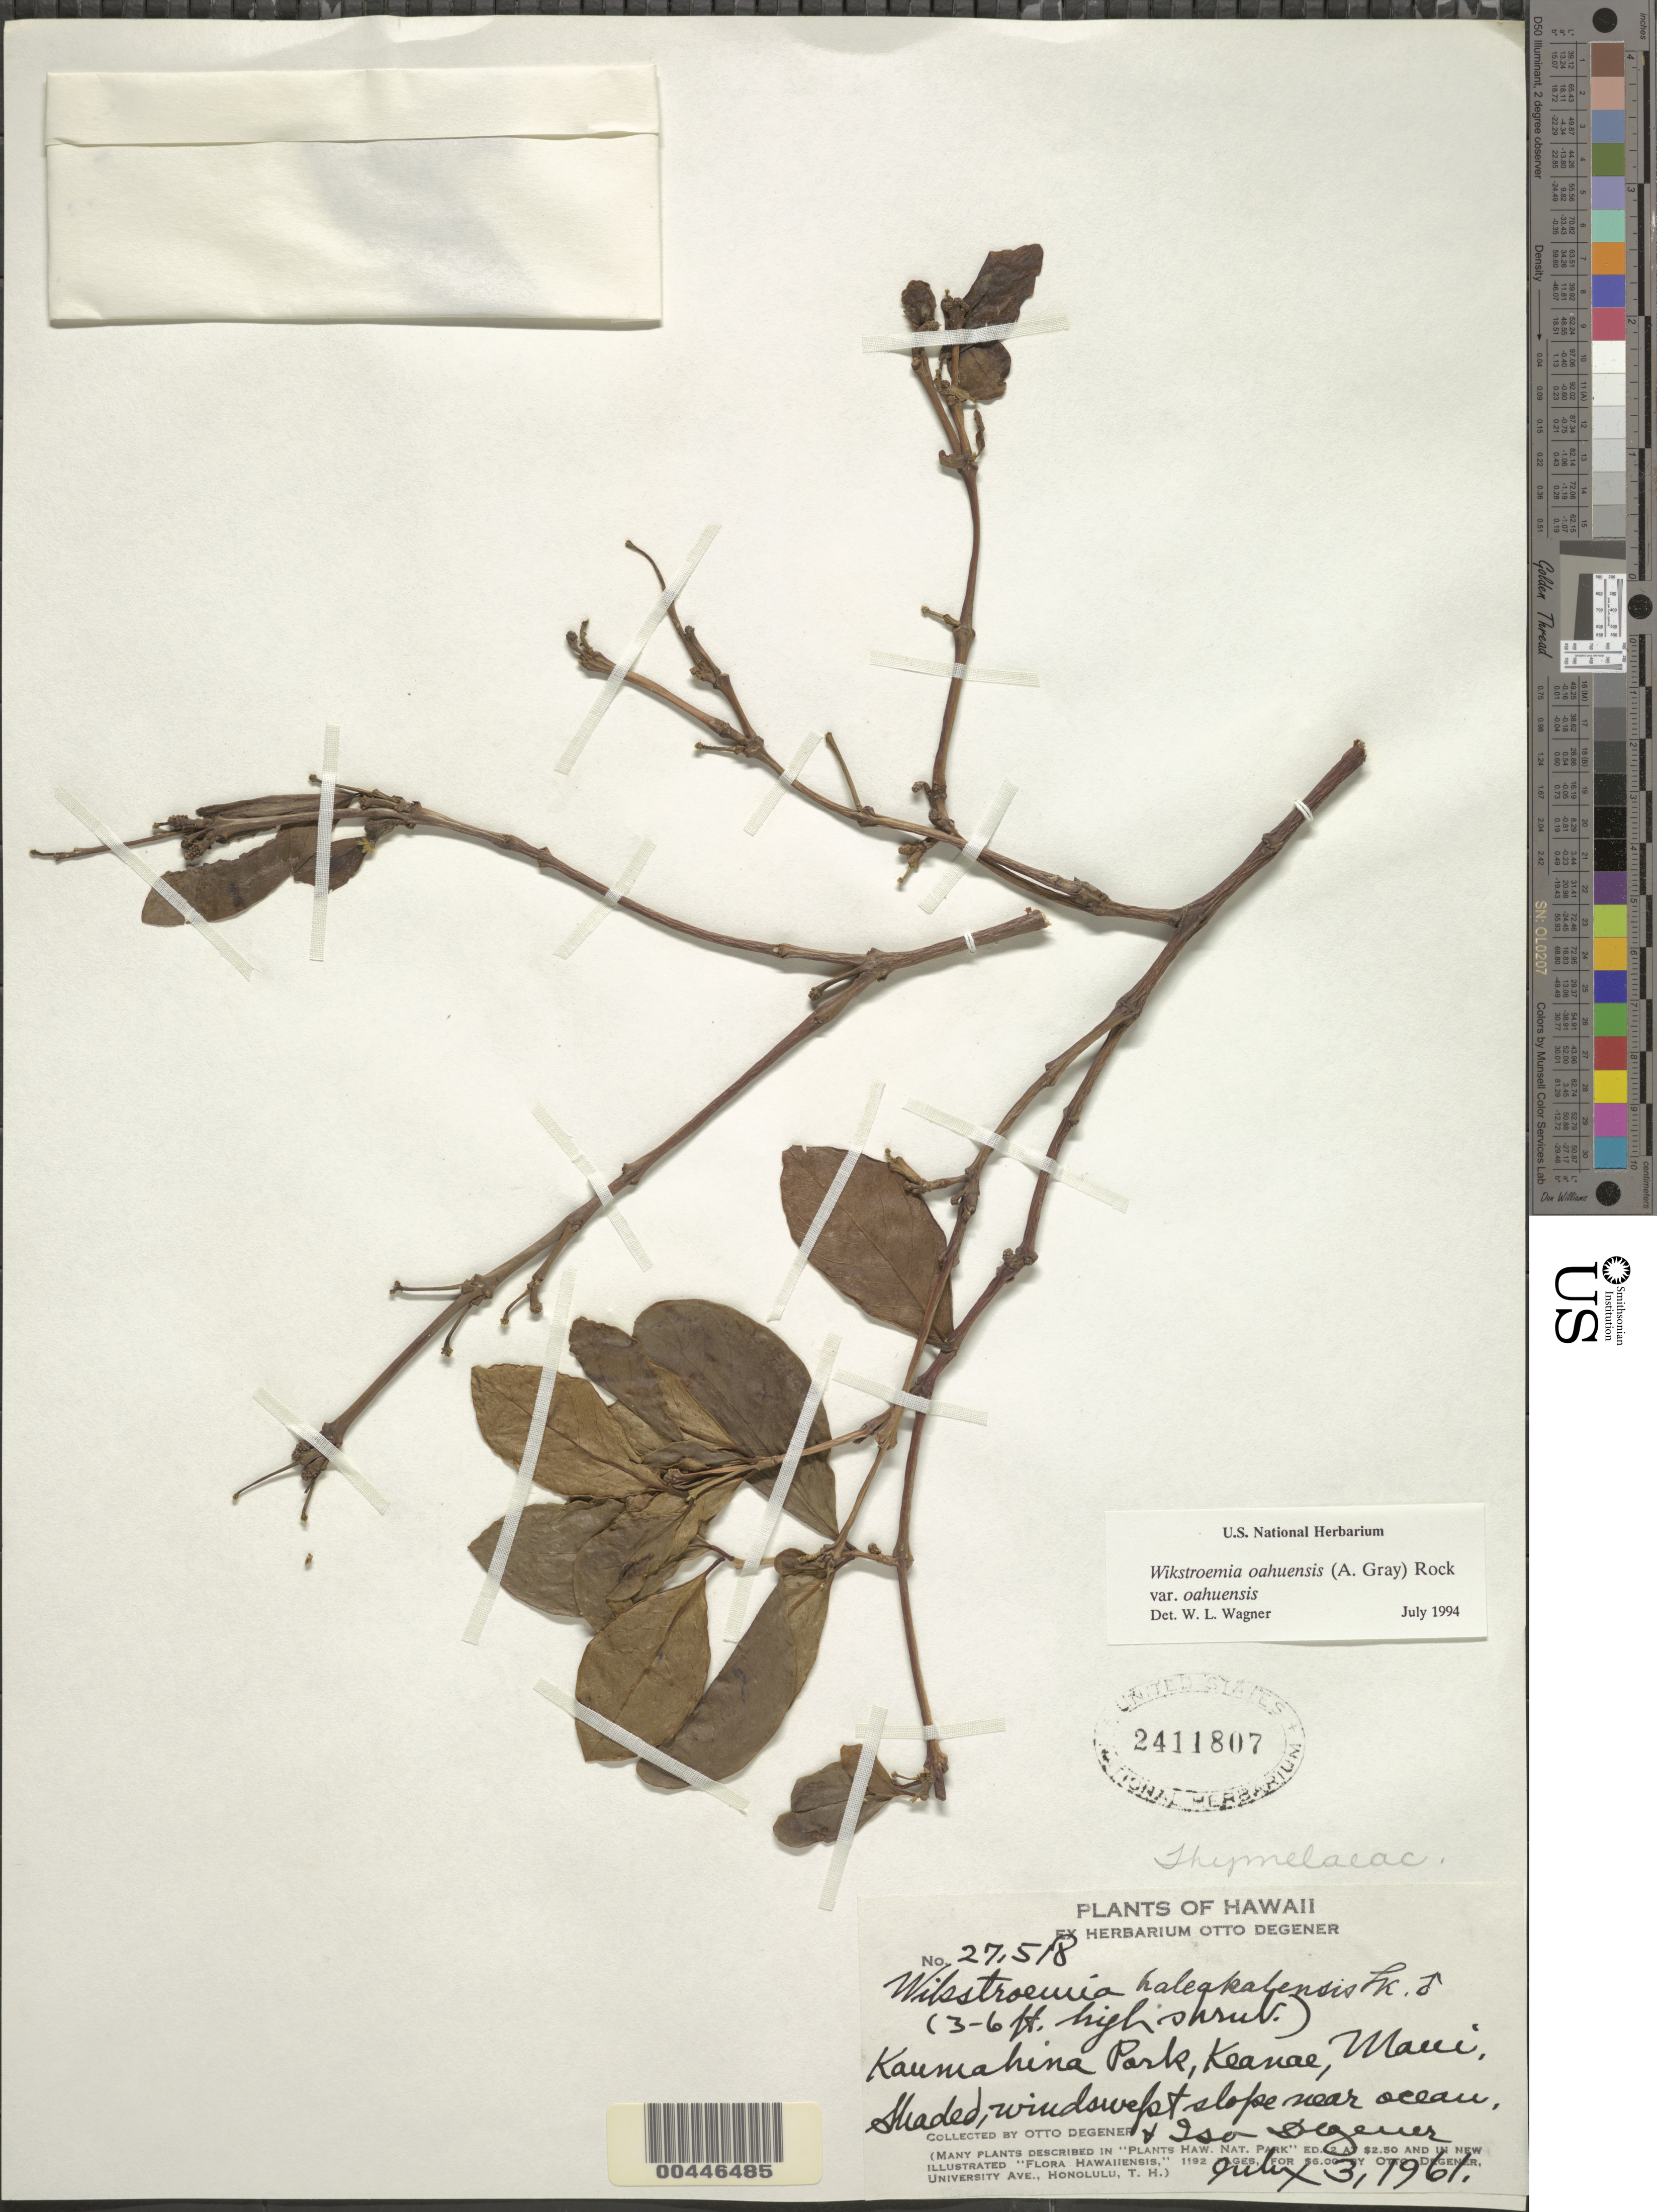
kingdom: Plantae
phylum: Tracheophyta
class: Magnoliopsida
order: Malvales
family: Thymelaeaceae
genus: Wikstroemia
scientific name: Wikstroemia oahuensis var. oahuensis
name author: (A. Gray) Rock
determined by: Wagner, W. L., (BOT), Smithsonian Institution - National Museum of Natural History (UNITED STATES)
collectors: O. Degener & I. Degener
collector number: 27518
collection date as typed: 3 Jul 1961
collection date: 1961-07-03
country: United States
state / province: Hawaii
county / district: Maui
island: Maui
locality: Kaumahina Park, Keanae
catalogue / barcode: US 2411807